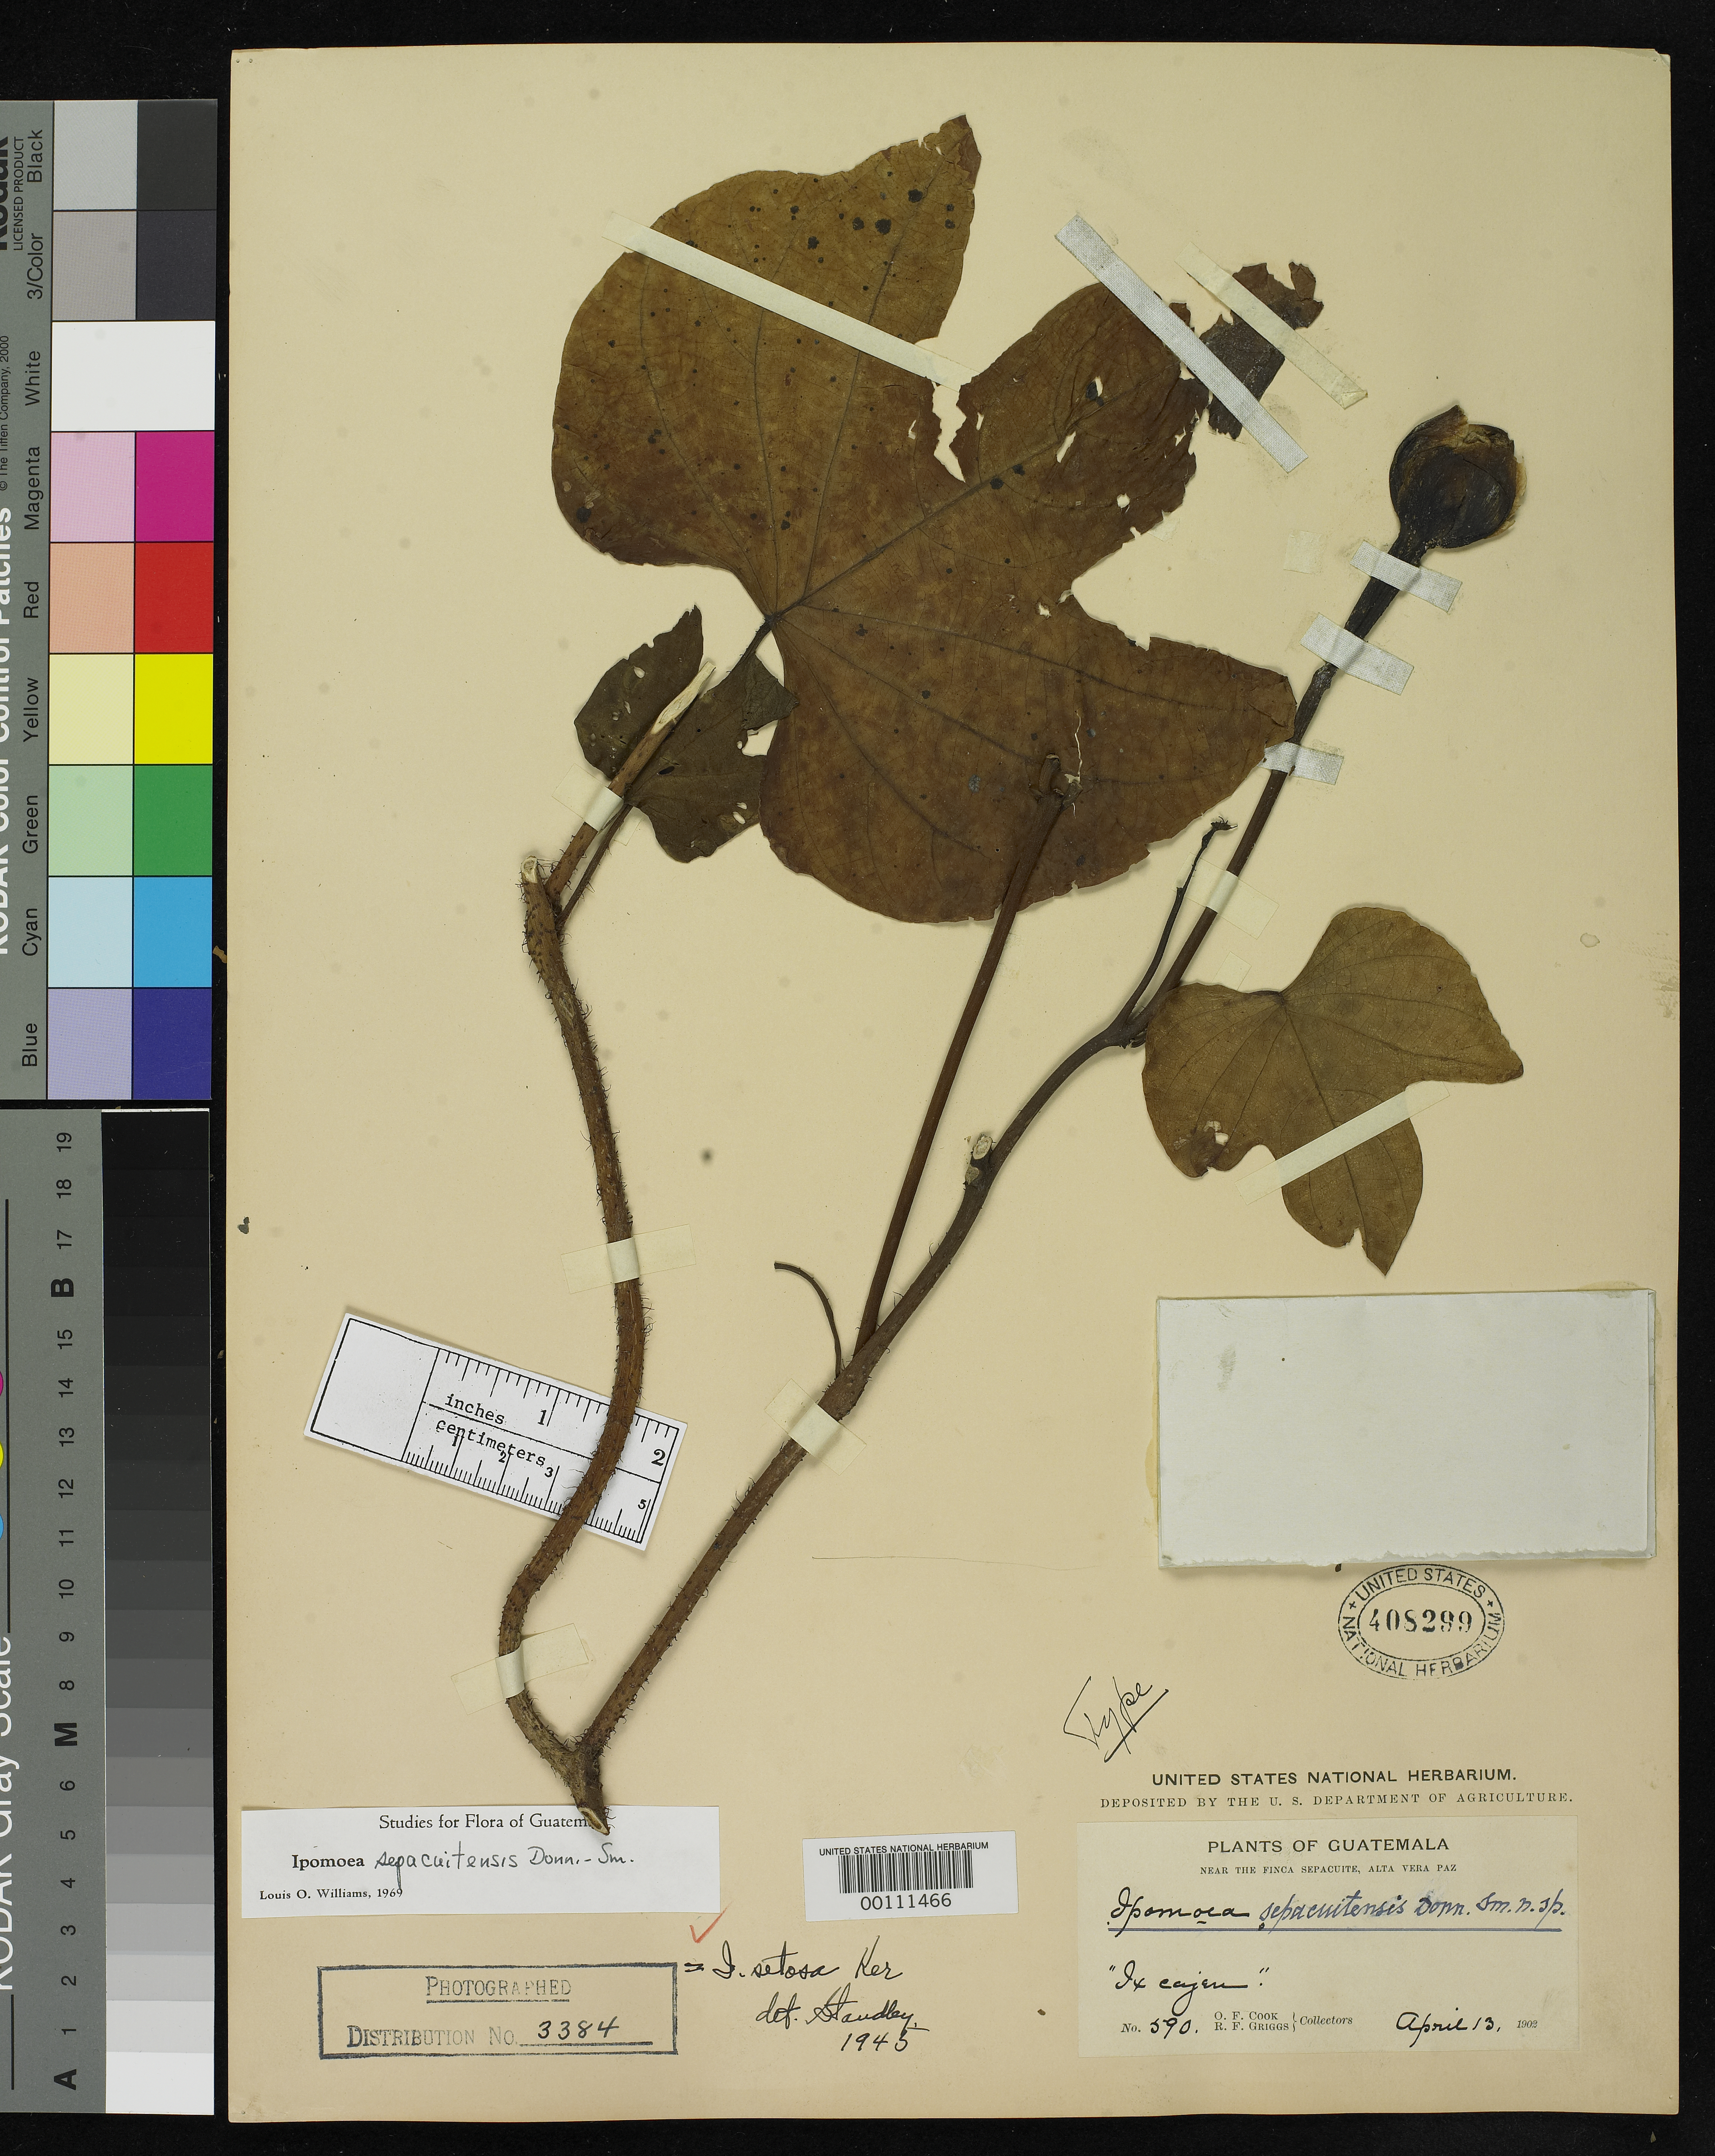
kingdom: Plantae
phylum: Tracheophyta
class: Magnoliopsida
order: Solanales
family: Convolvulaceae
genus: Ipomoea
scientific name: Ipomoea sepacuitensis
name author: Donn. Sm.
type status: Holotype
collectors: O. F. Cook & R. F. Griggs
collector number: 590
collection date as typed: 13 Apr 1902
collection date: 1902-04-13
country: Guatemala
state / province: Alta Verapaz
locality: Sepacuite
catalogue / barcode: US 408299